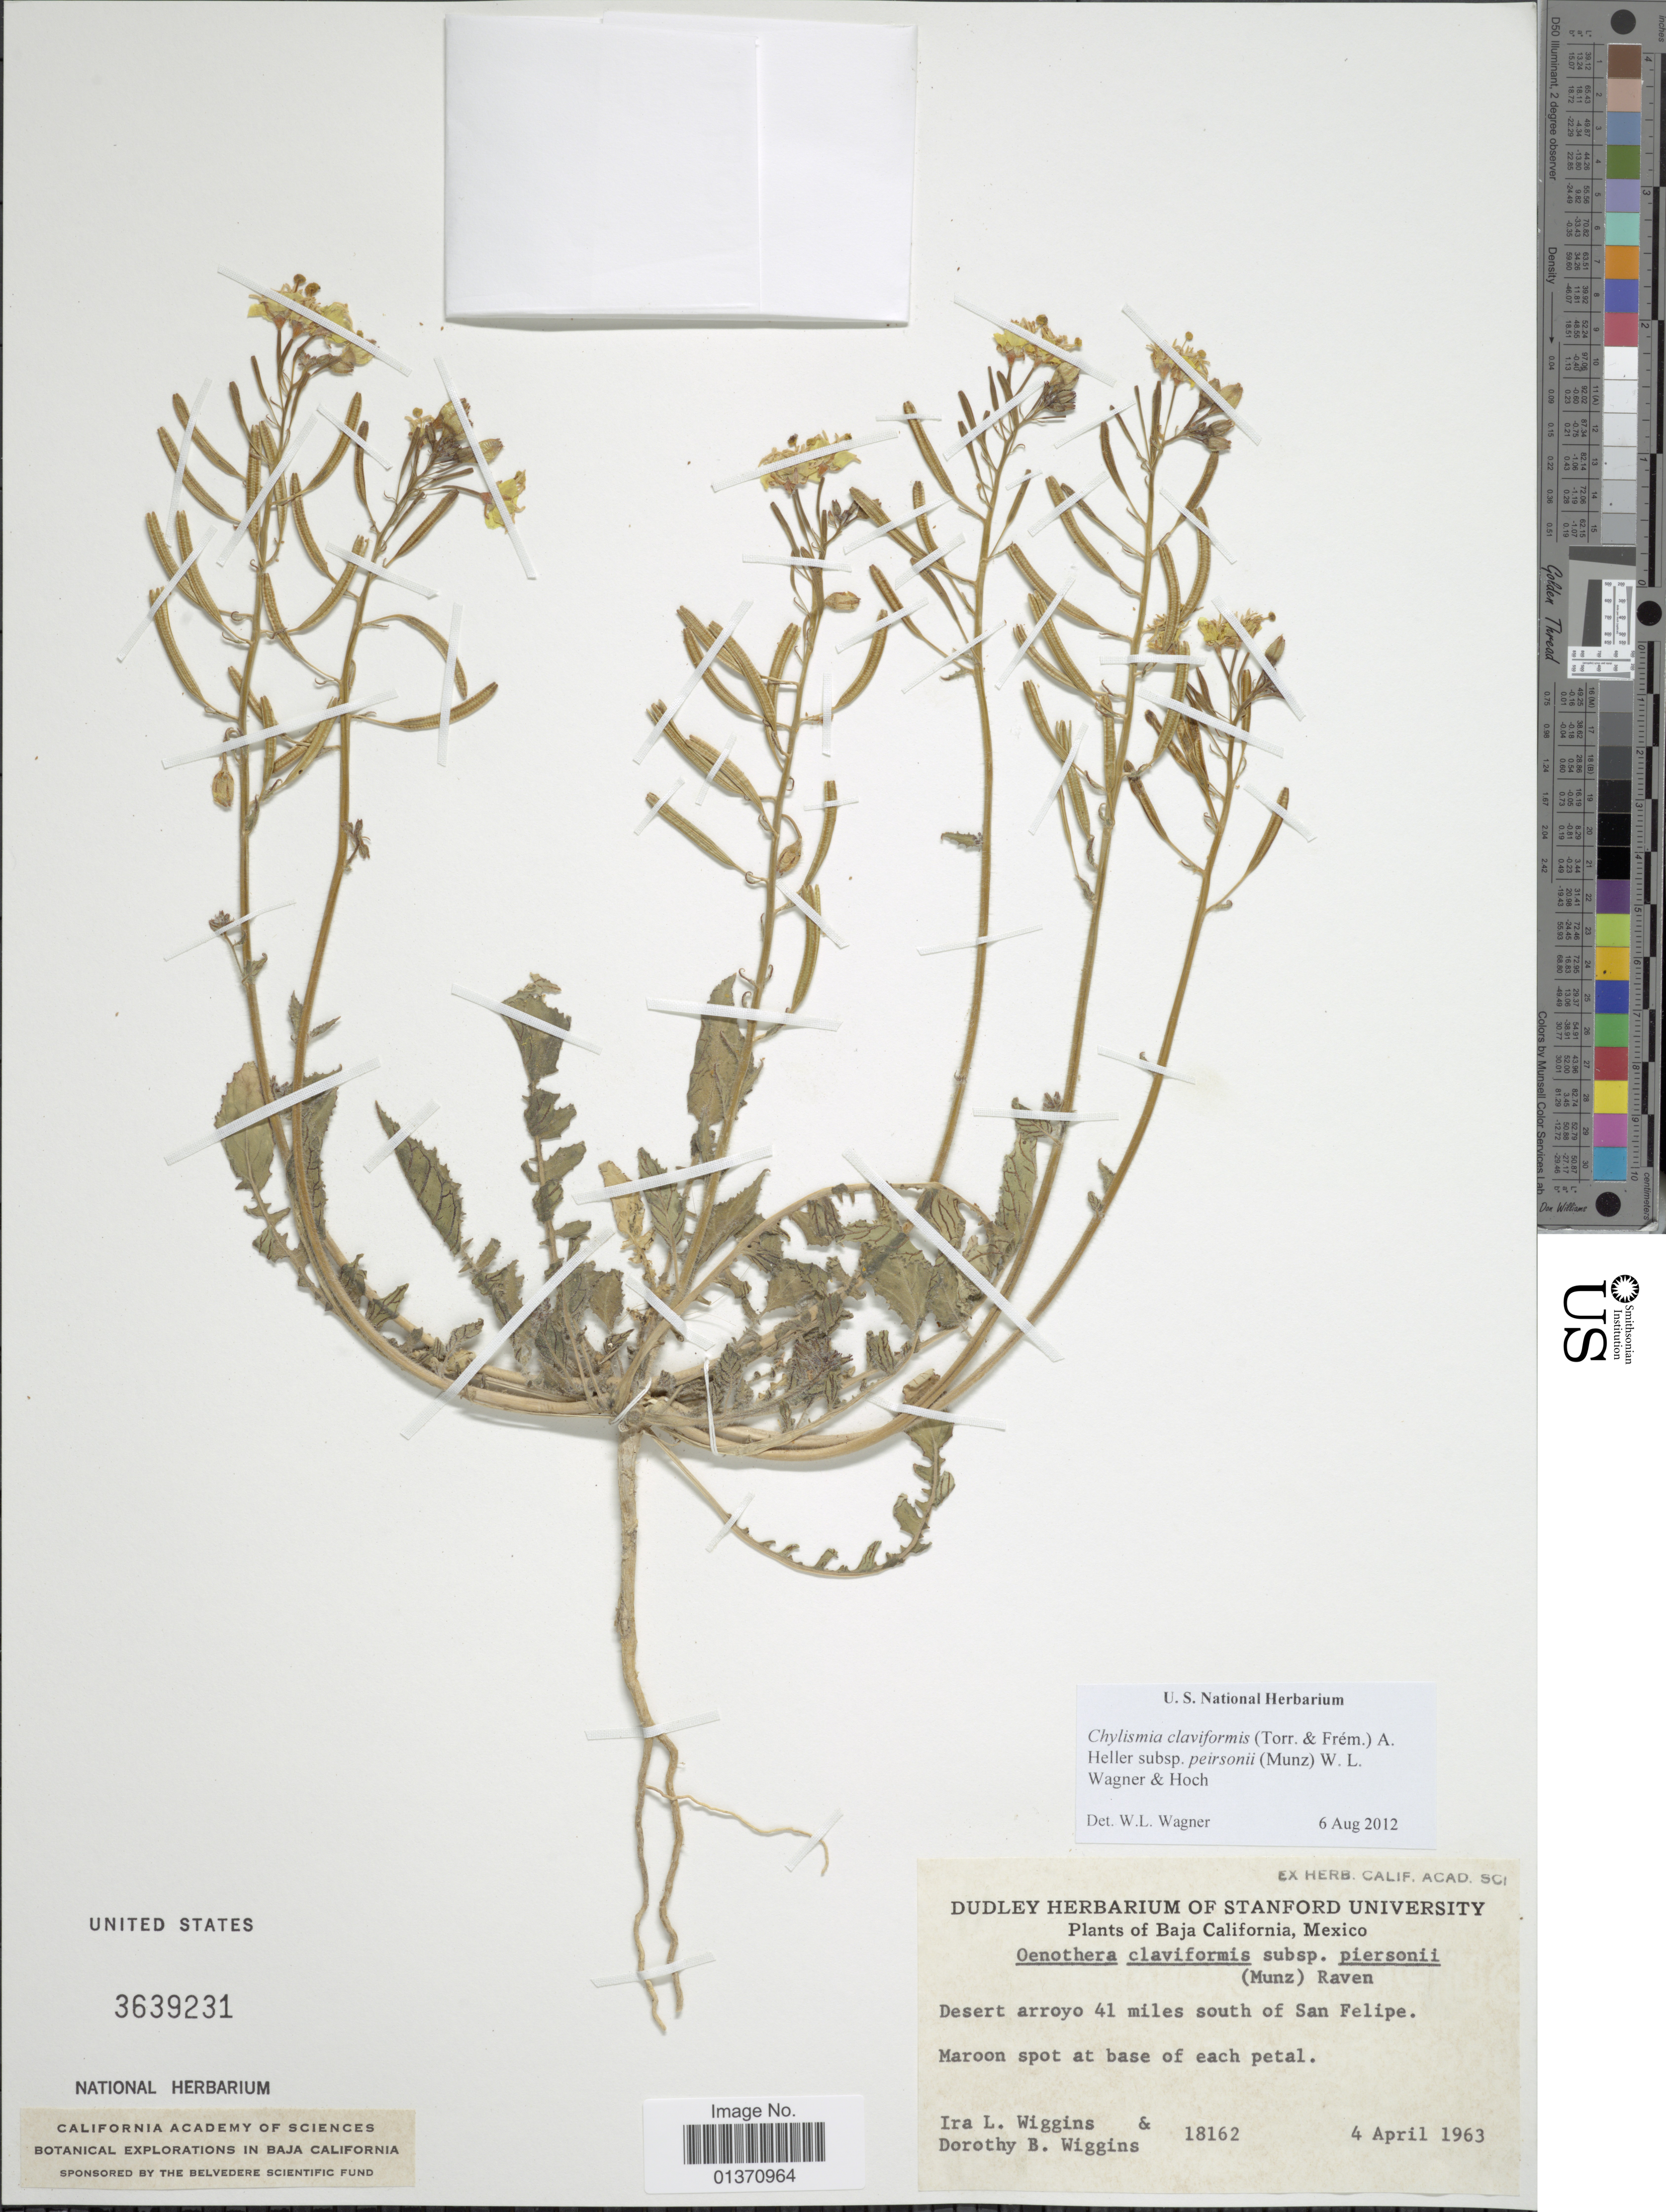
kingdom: Plantae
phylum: Tracheophyta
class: Magnoliopsida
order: Myrtales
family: Onagraceae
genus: Chylismia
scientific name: Chylismia claviformis subsp. peirsonii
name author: (Munz) W.L. Wagner & Hoch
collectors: I. L. Wiggins & D. B. Wiggins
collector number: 18162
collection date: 1963-04-04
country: Mexico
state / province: Baja California Norte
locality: Desert arroyo 41 miles south of San Felipe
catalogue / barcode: US 3639231